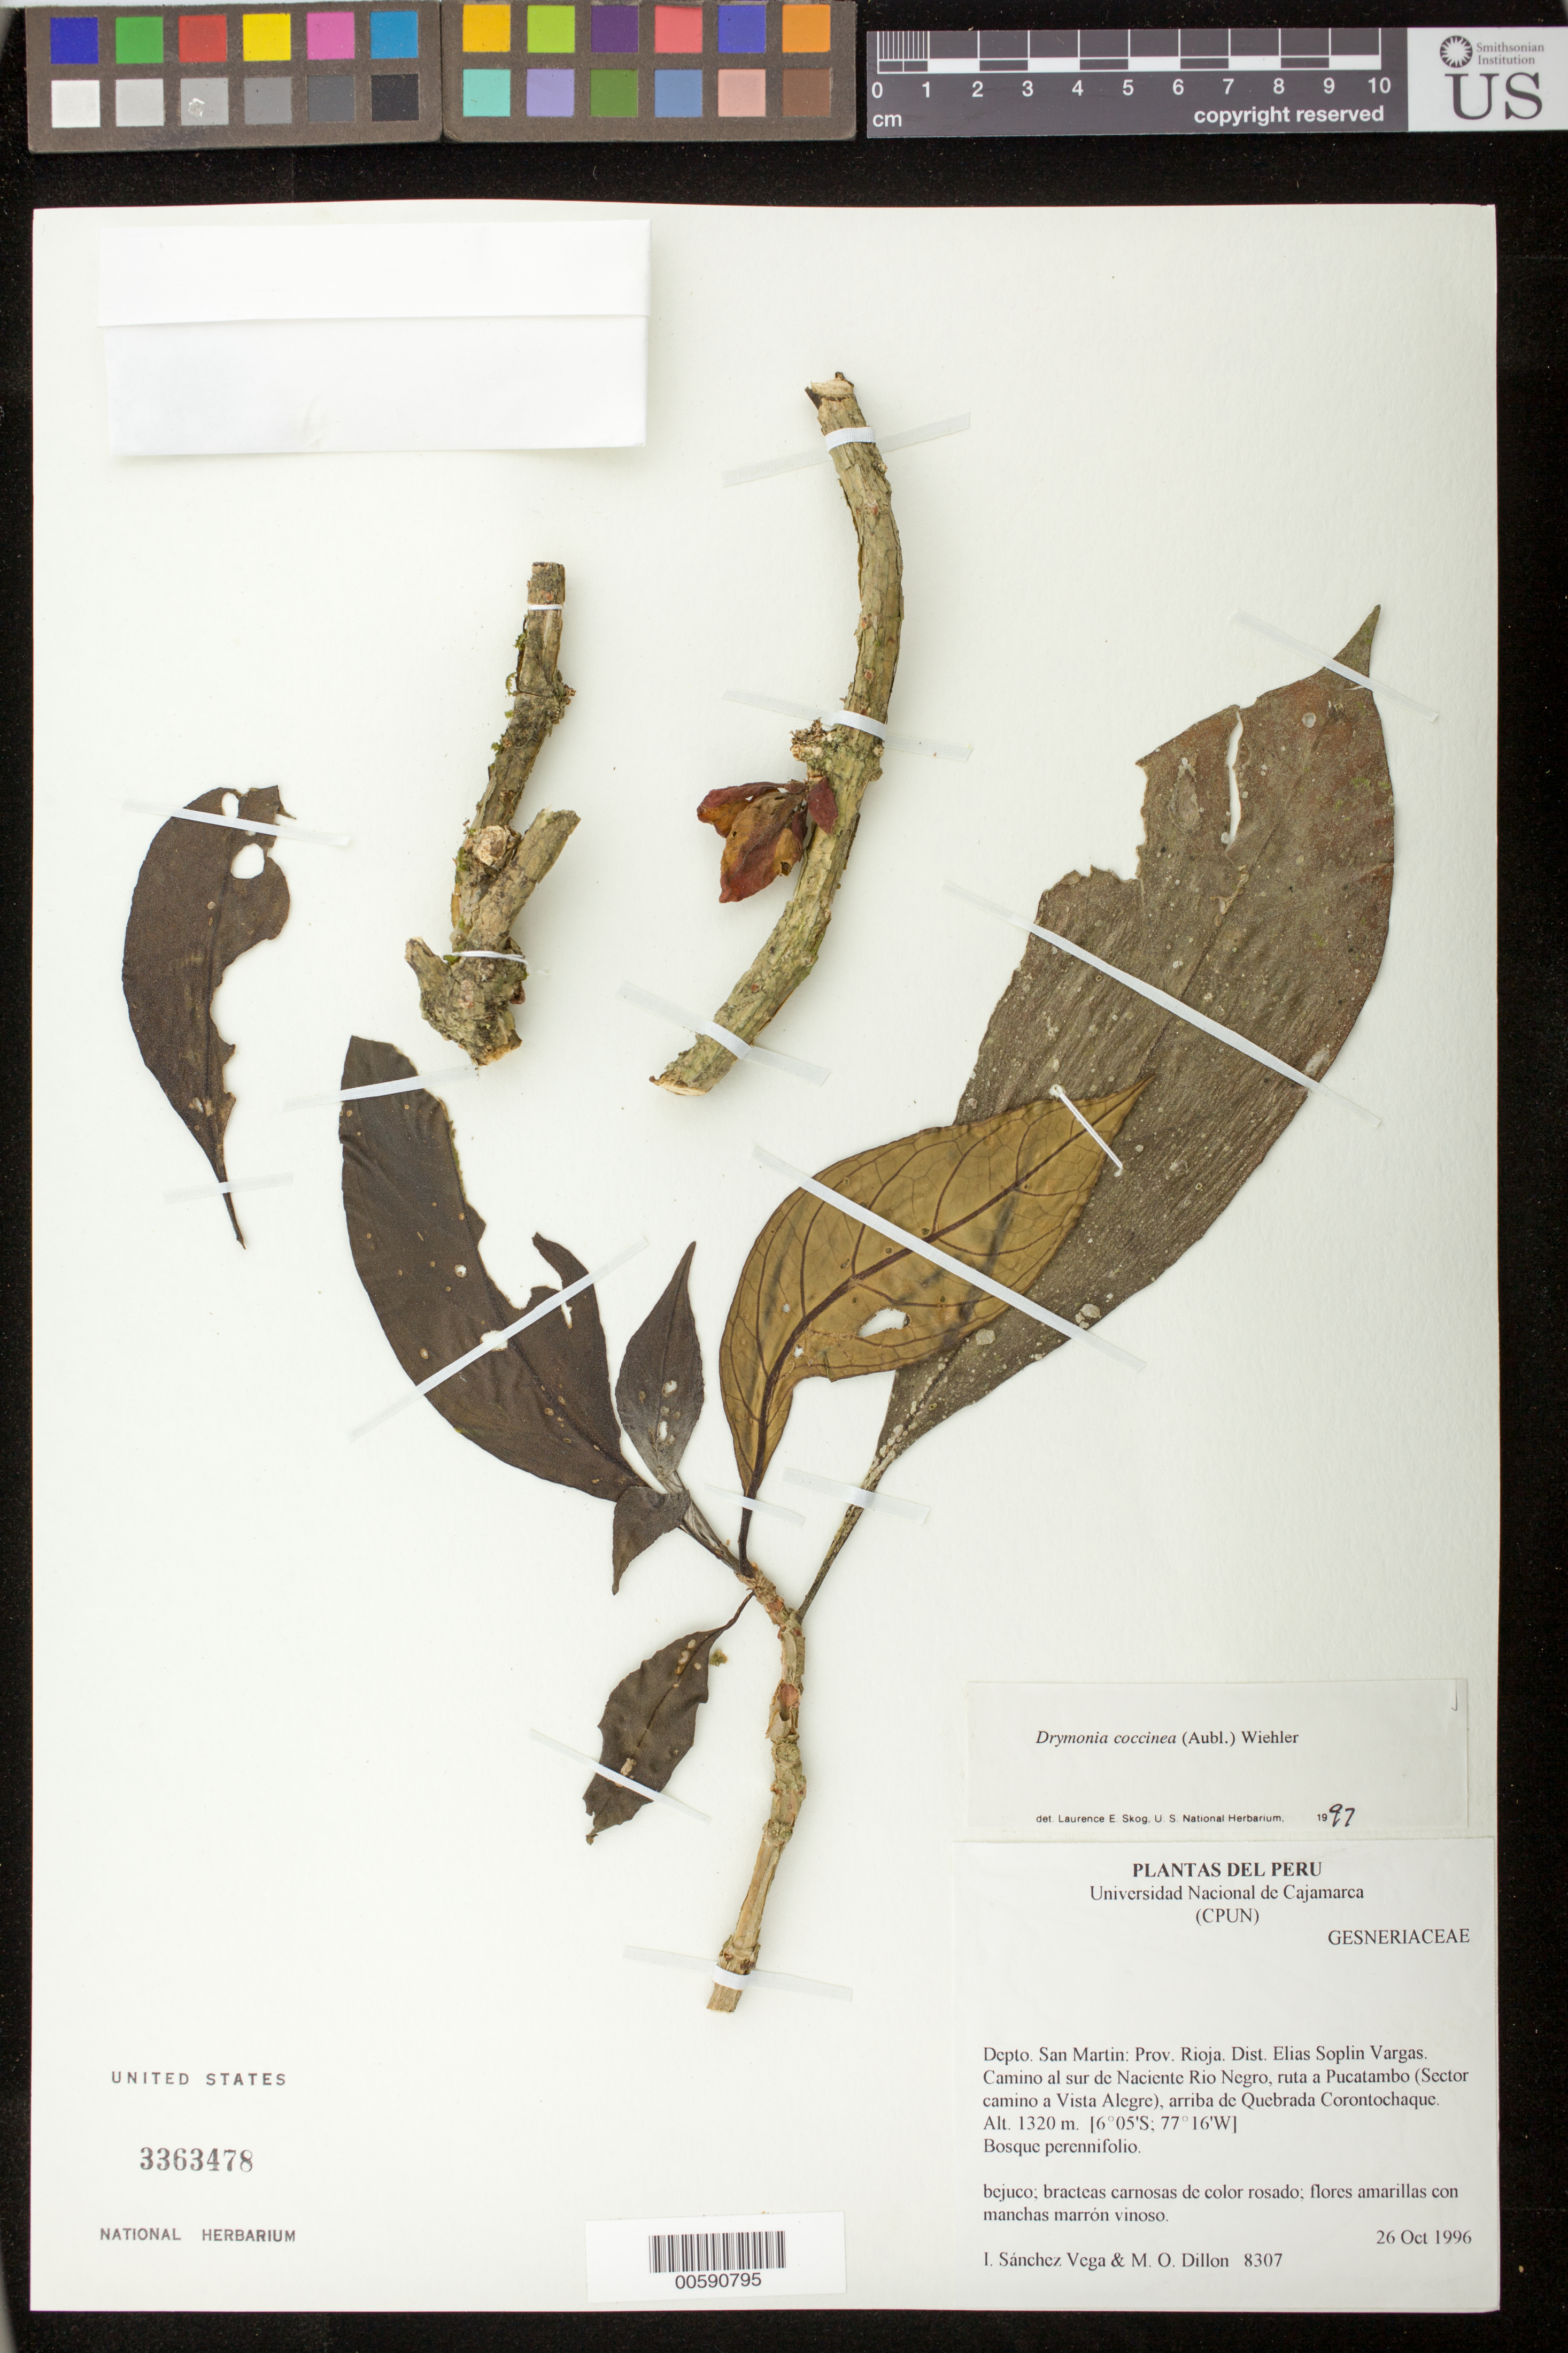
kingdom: Plantae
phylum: Tracheophyta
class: Magnoliopsida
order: Lamiales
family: Gesneriaceae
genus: Drymonia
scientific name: Drymonia coccinea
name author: (Aubl.) Wiehler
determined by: Skog, Laurence E.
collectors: I. M. Sánchez Vega & M. O. Dillon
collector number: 8307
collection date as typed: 26 Oct 1996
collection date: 1996-10-26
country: Peru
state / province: San Martín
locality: Prov. Rioja, Dist. Elias Soplin Vargas; camino al sur de Naciente Rio Negro, ruta a Pucatambo (Sector camino a Vista Alegre), arriba de Quebrada Corontochaque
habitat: Bosque perennifolio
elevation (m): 1320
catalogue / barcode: US 3363478